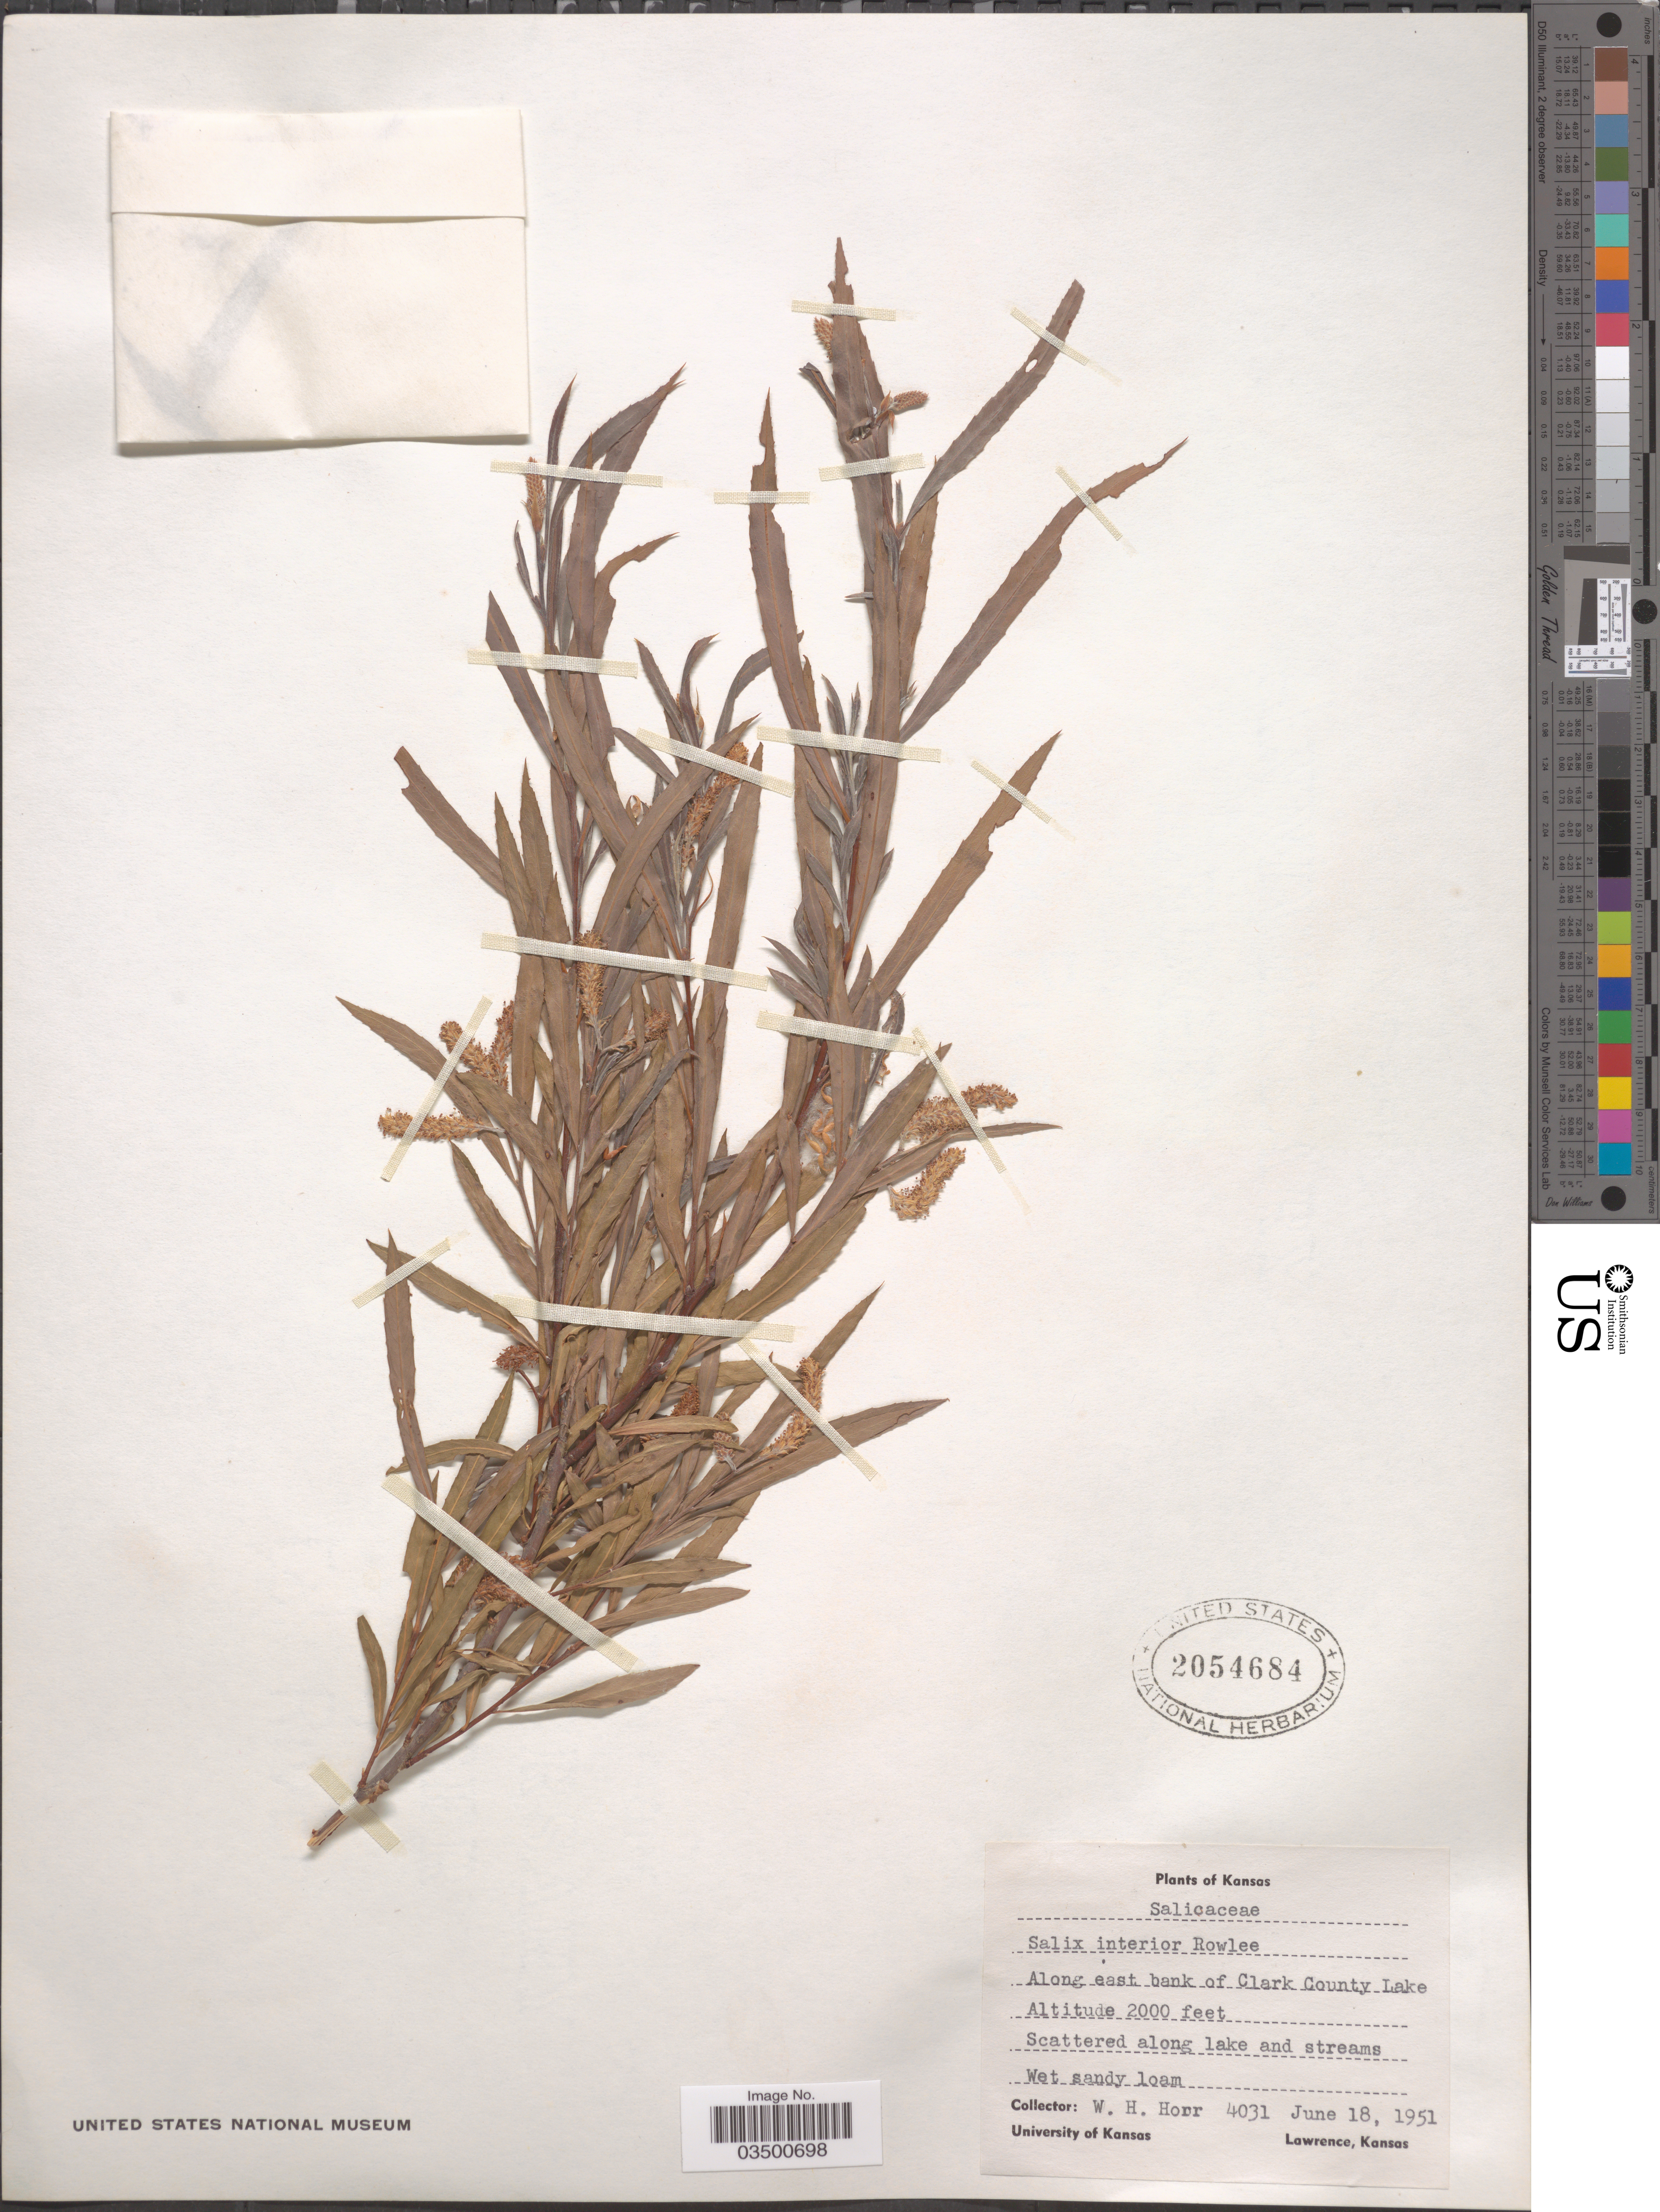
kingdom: Plantae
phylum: Tracheophyta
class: Magnoliopsida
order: Malpighiales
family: Salicaceae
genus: Salix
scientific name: Salix interior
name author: Rowlee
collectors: W. H. Horr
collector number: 4031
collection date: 1951-06-18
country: United States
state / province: Kansas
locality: Along east bank of Clark County Lake.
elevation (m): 610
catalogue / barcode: US 2054684